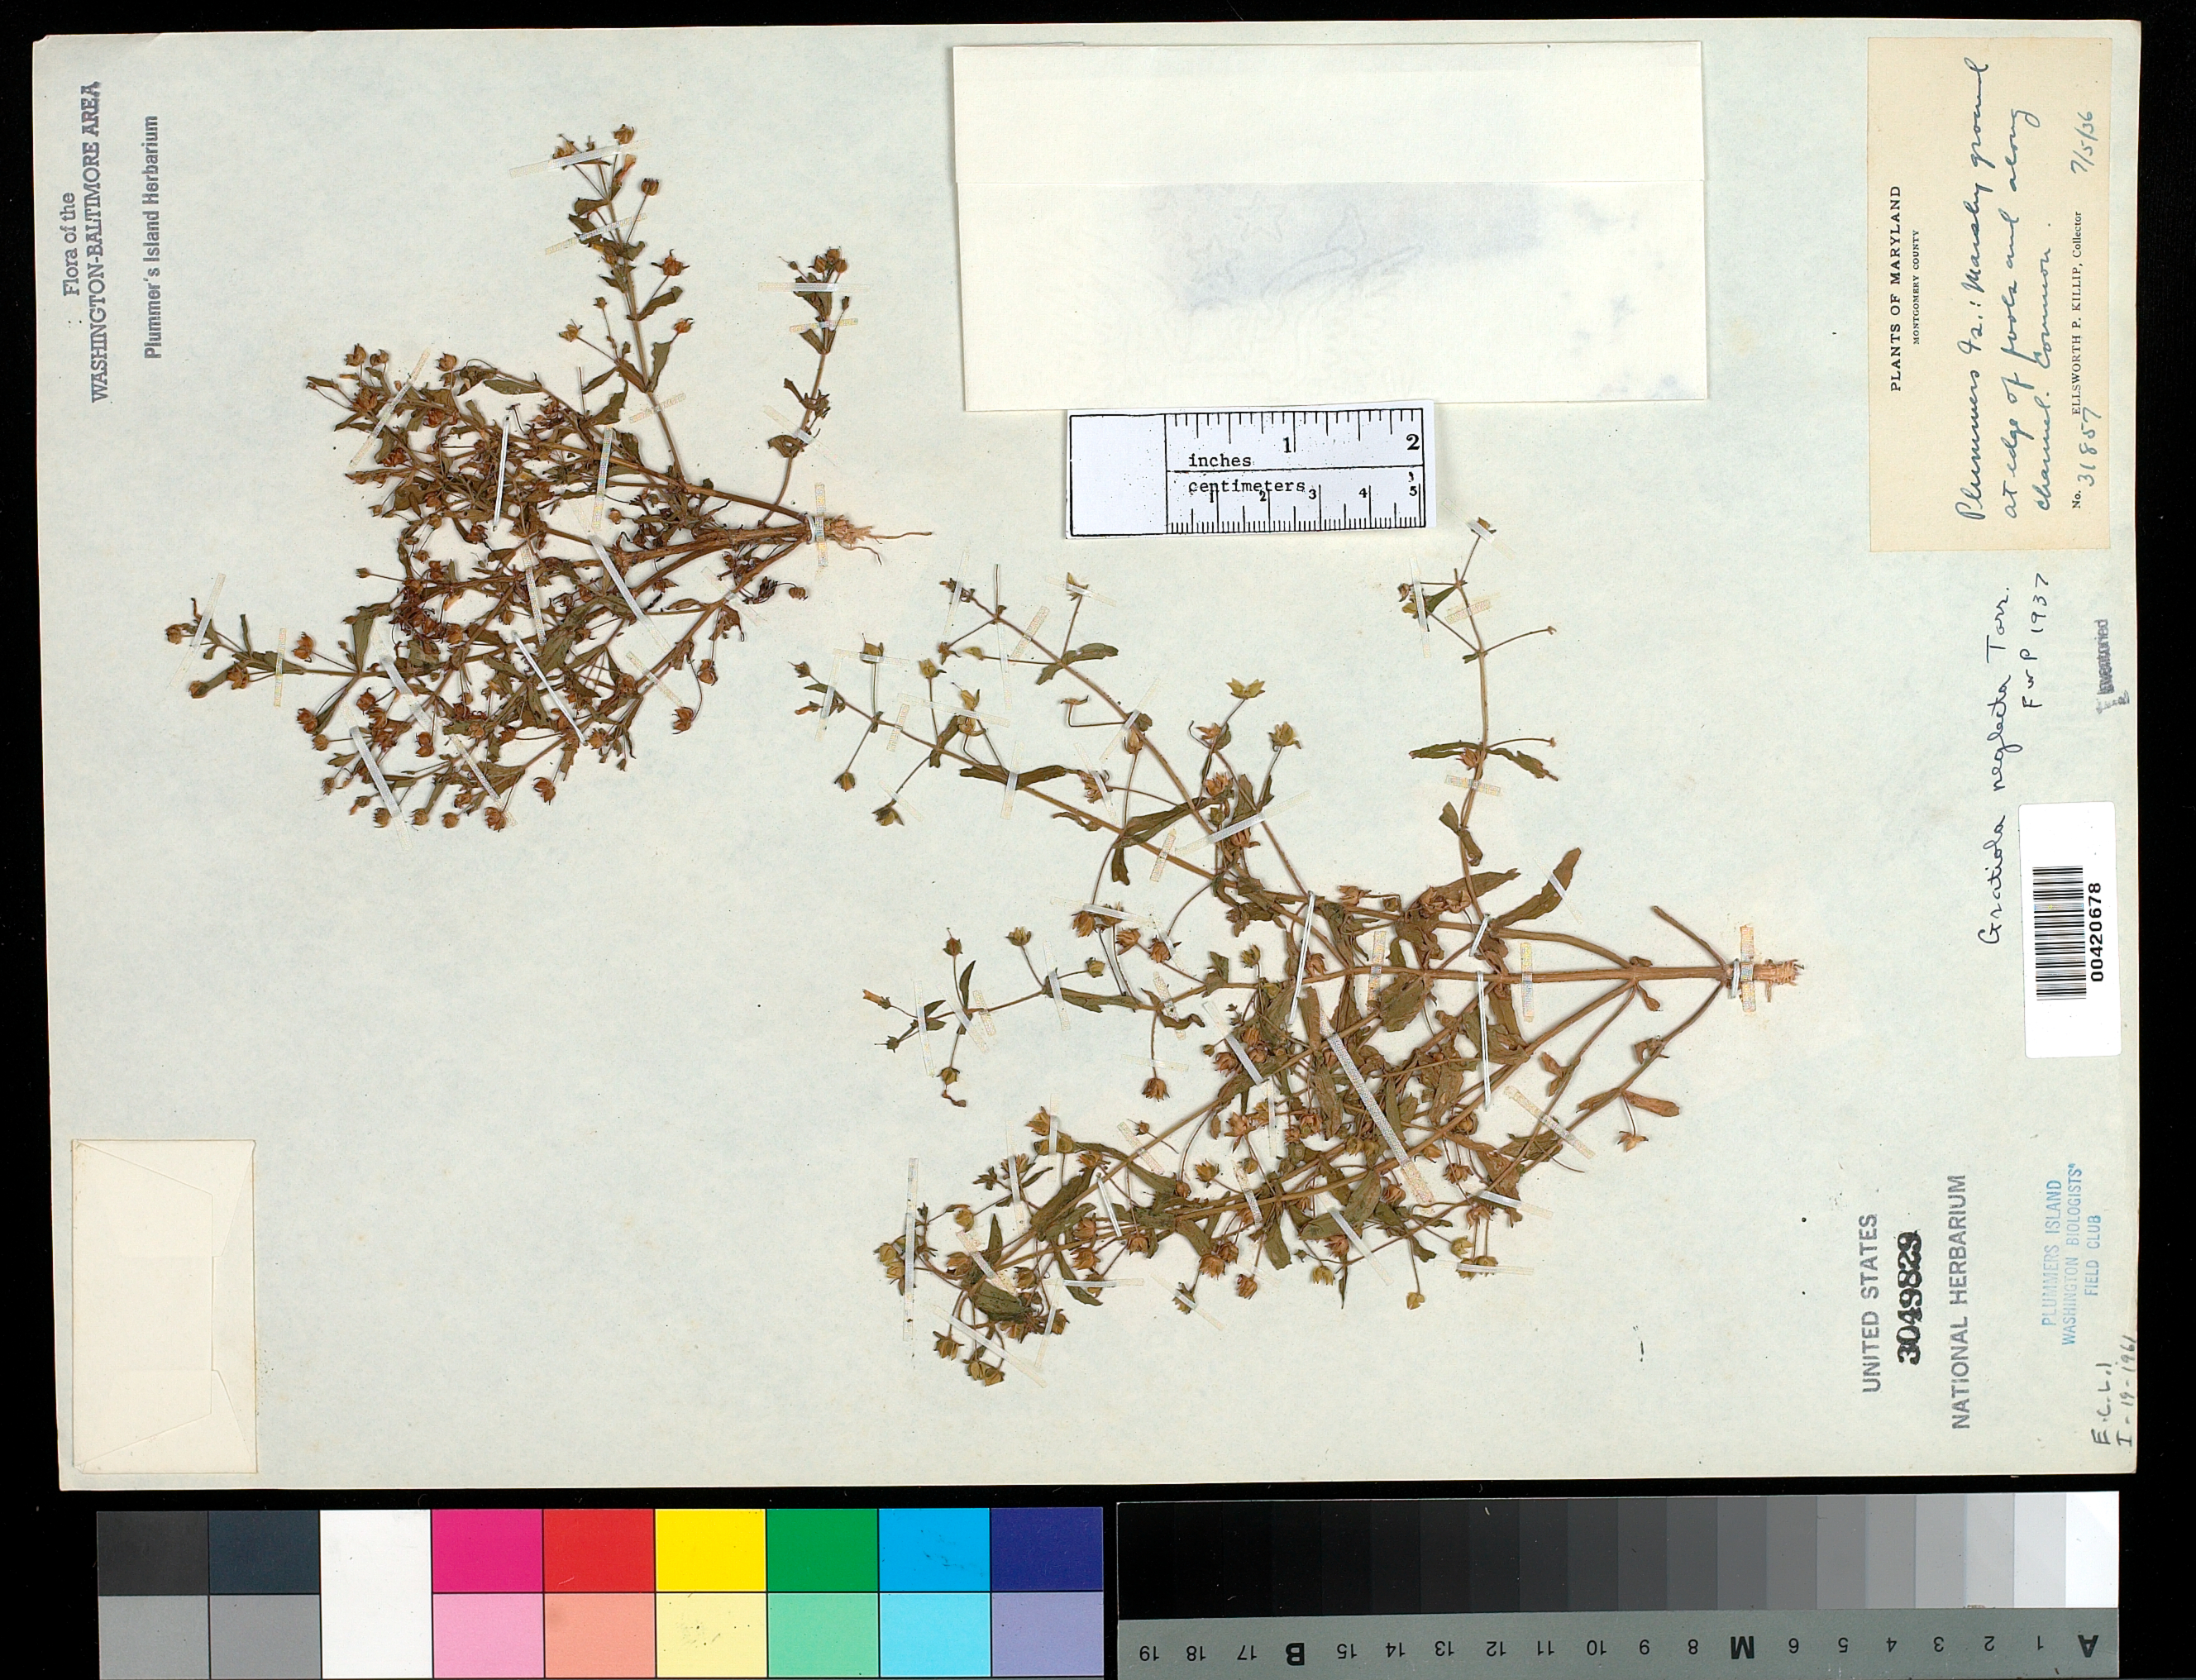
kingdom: Plantae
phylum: Tracheophyta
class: Magnoliopsida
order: Lamiales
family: Plantaginaceae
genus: Gratiola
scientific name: Gratiola neglecta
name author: Torr.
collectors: E. P. Killip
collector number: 31857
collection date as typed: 05 Jul 1936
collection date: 1936-07-05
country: United States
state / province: Maryland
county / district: Montgomery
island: Plummers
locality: Plummer's Island; edge of Pool and along Channel C. & O. Canal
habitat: Marshy ground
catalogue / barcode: US 3049829